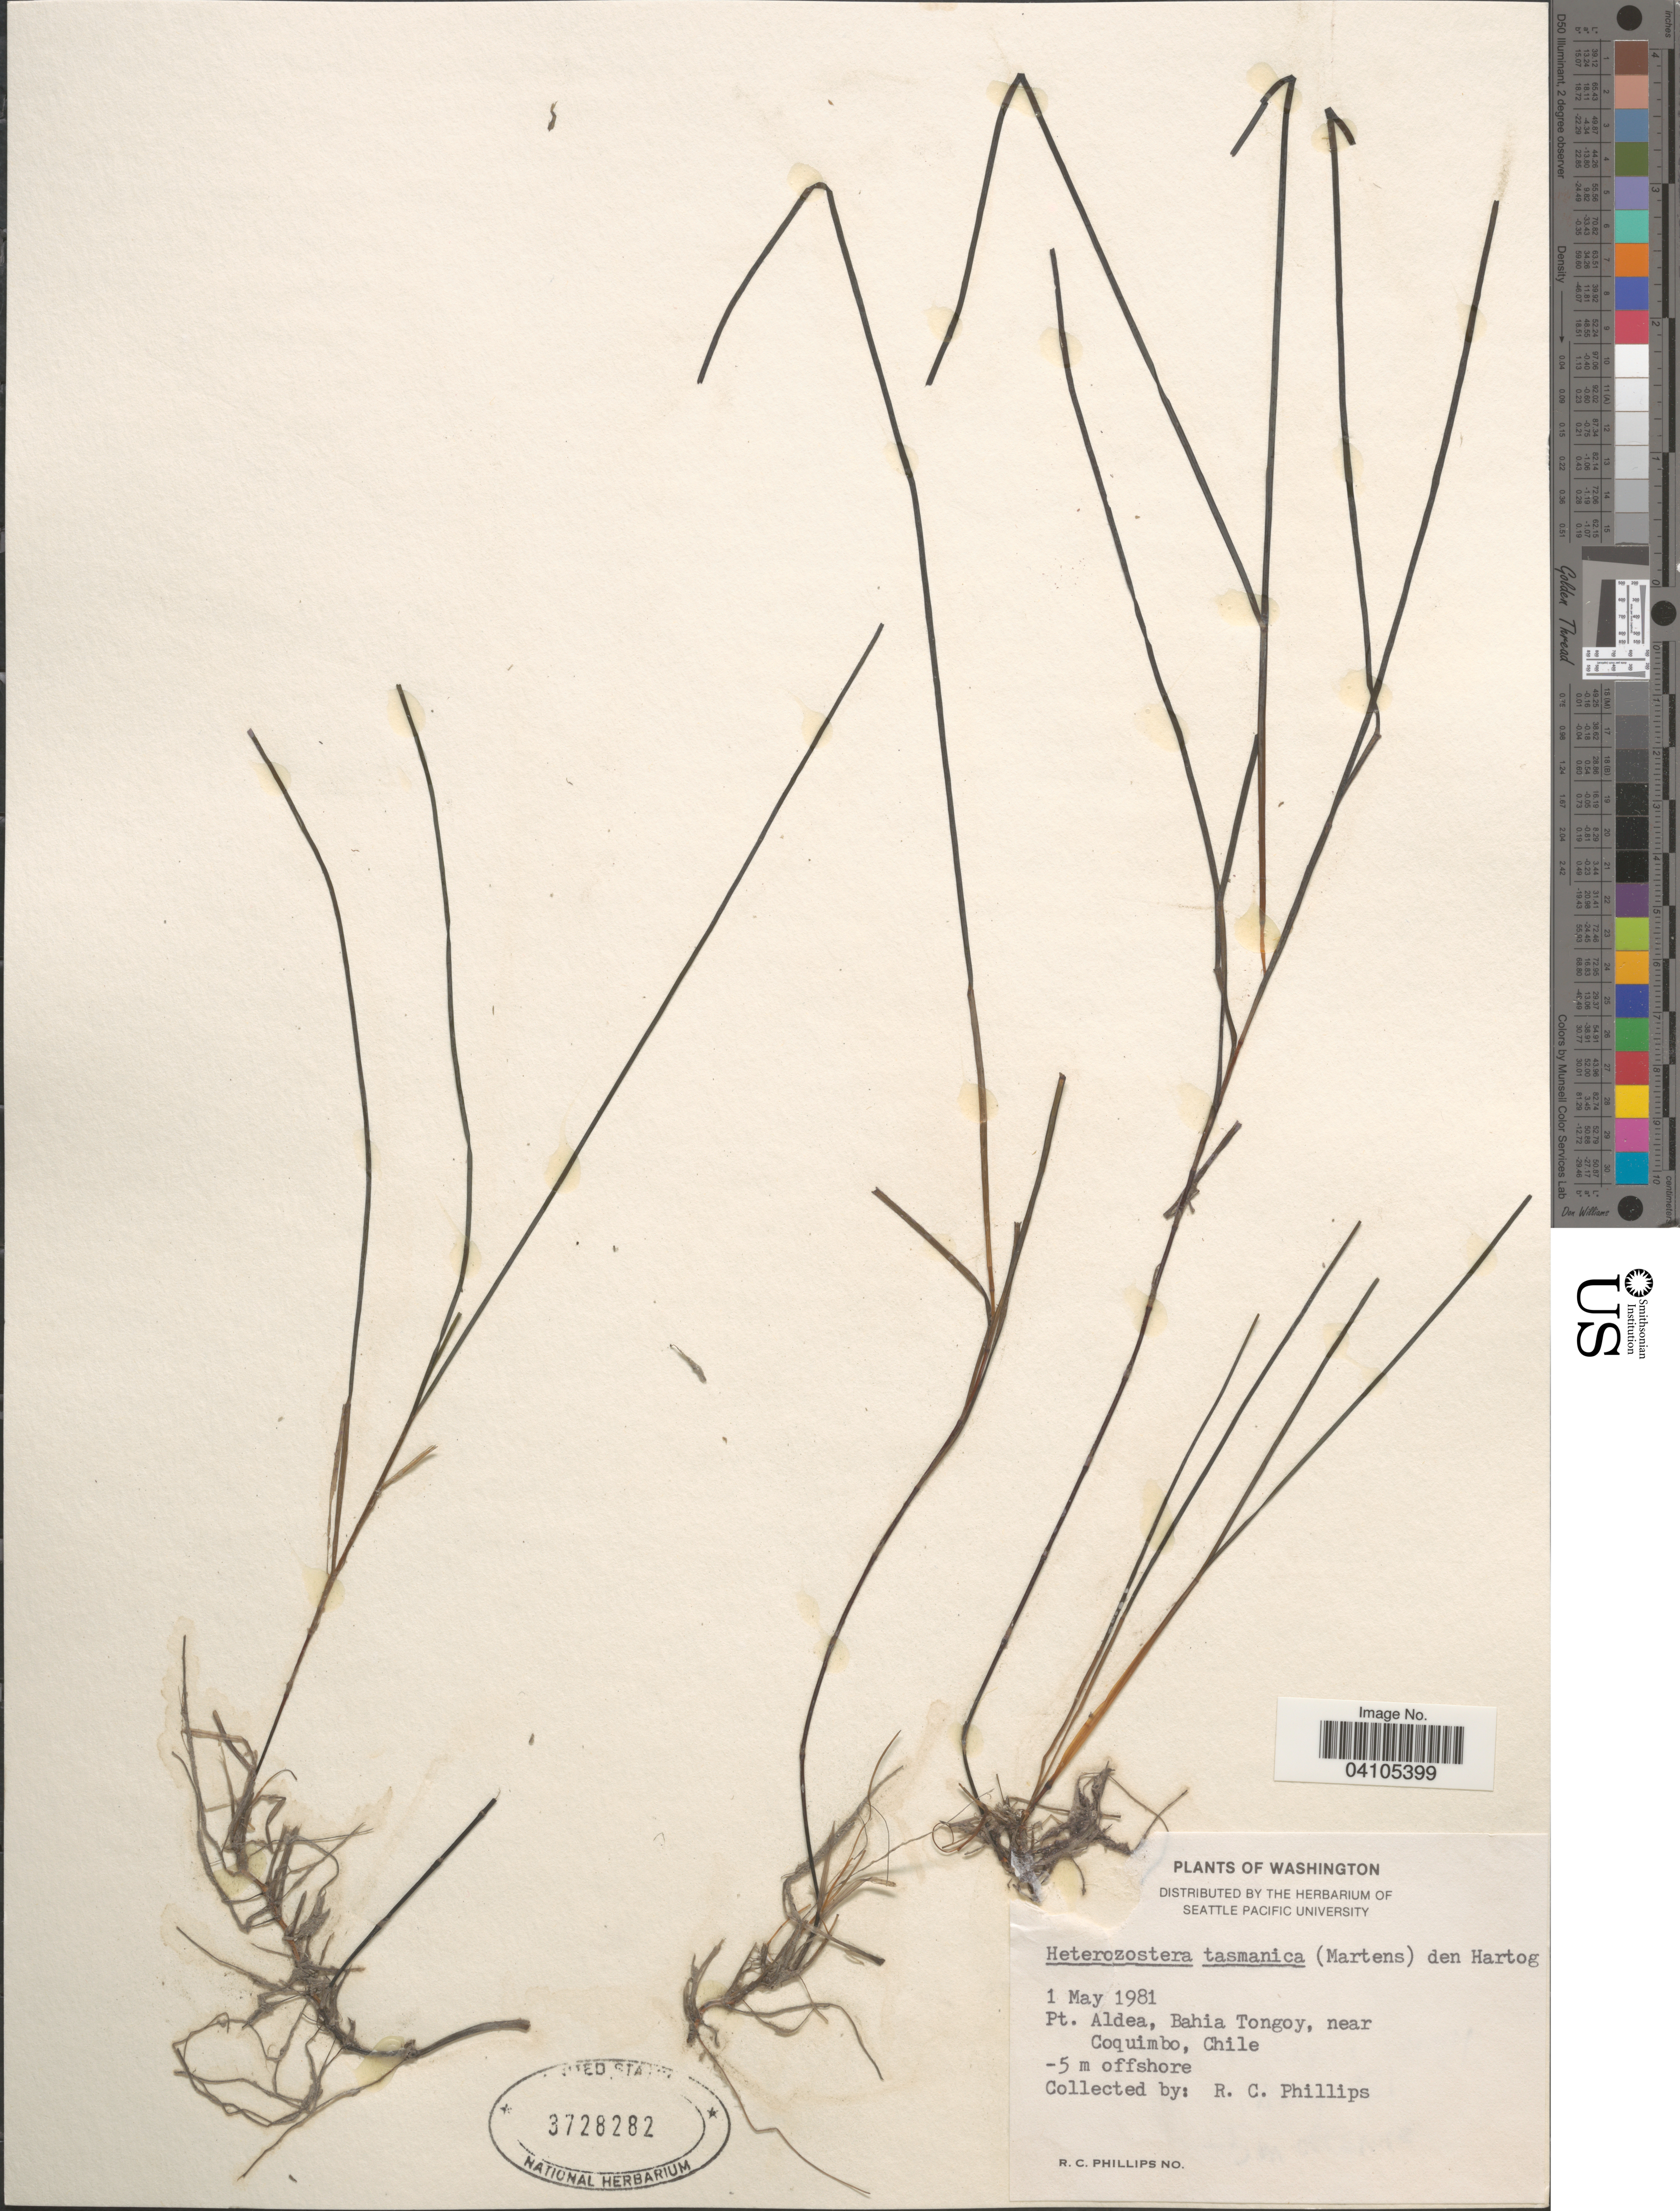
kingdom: Plantae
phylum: Tracheophyta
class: Liliopsida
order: Alismatales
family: Zosteraceae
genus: Heterozostera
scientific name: Heterozostera tasmanica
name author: (Martens ex Aschers.) Hartog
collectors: R. C. Phillips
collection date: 1981-05-01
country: Chile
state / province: Coquimbo (IV)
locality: Pt. Aldea, Bahia Tongoy, near Coquimbo.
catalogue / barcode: US 3728282